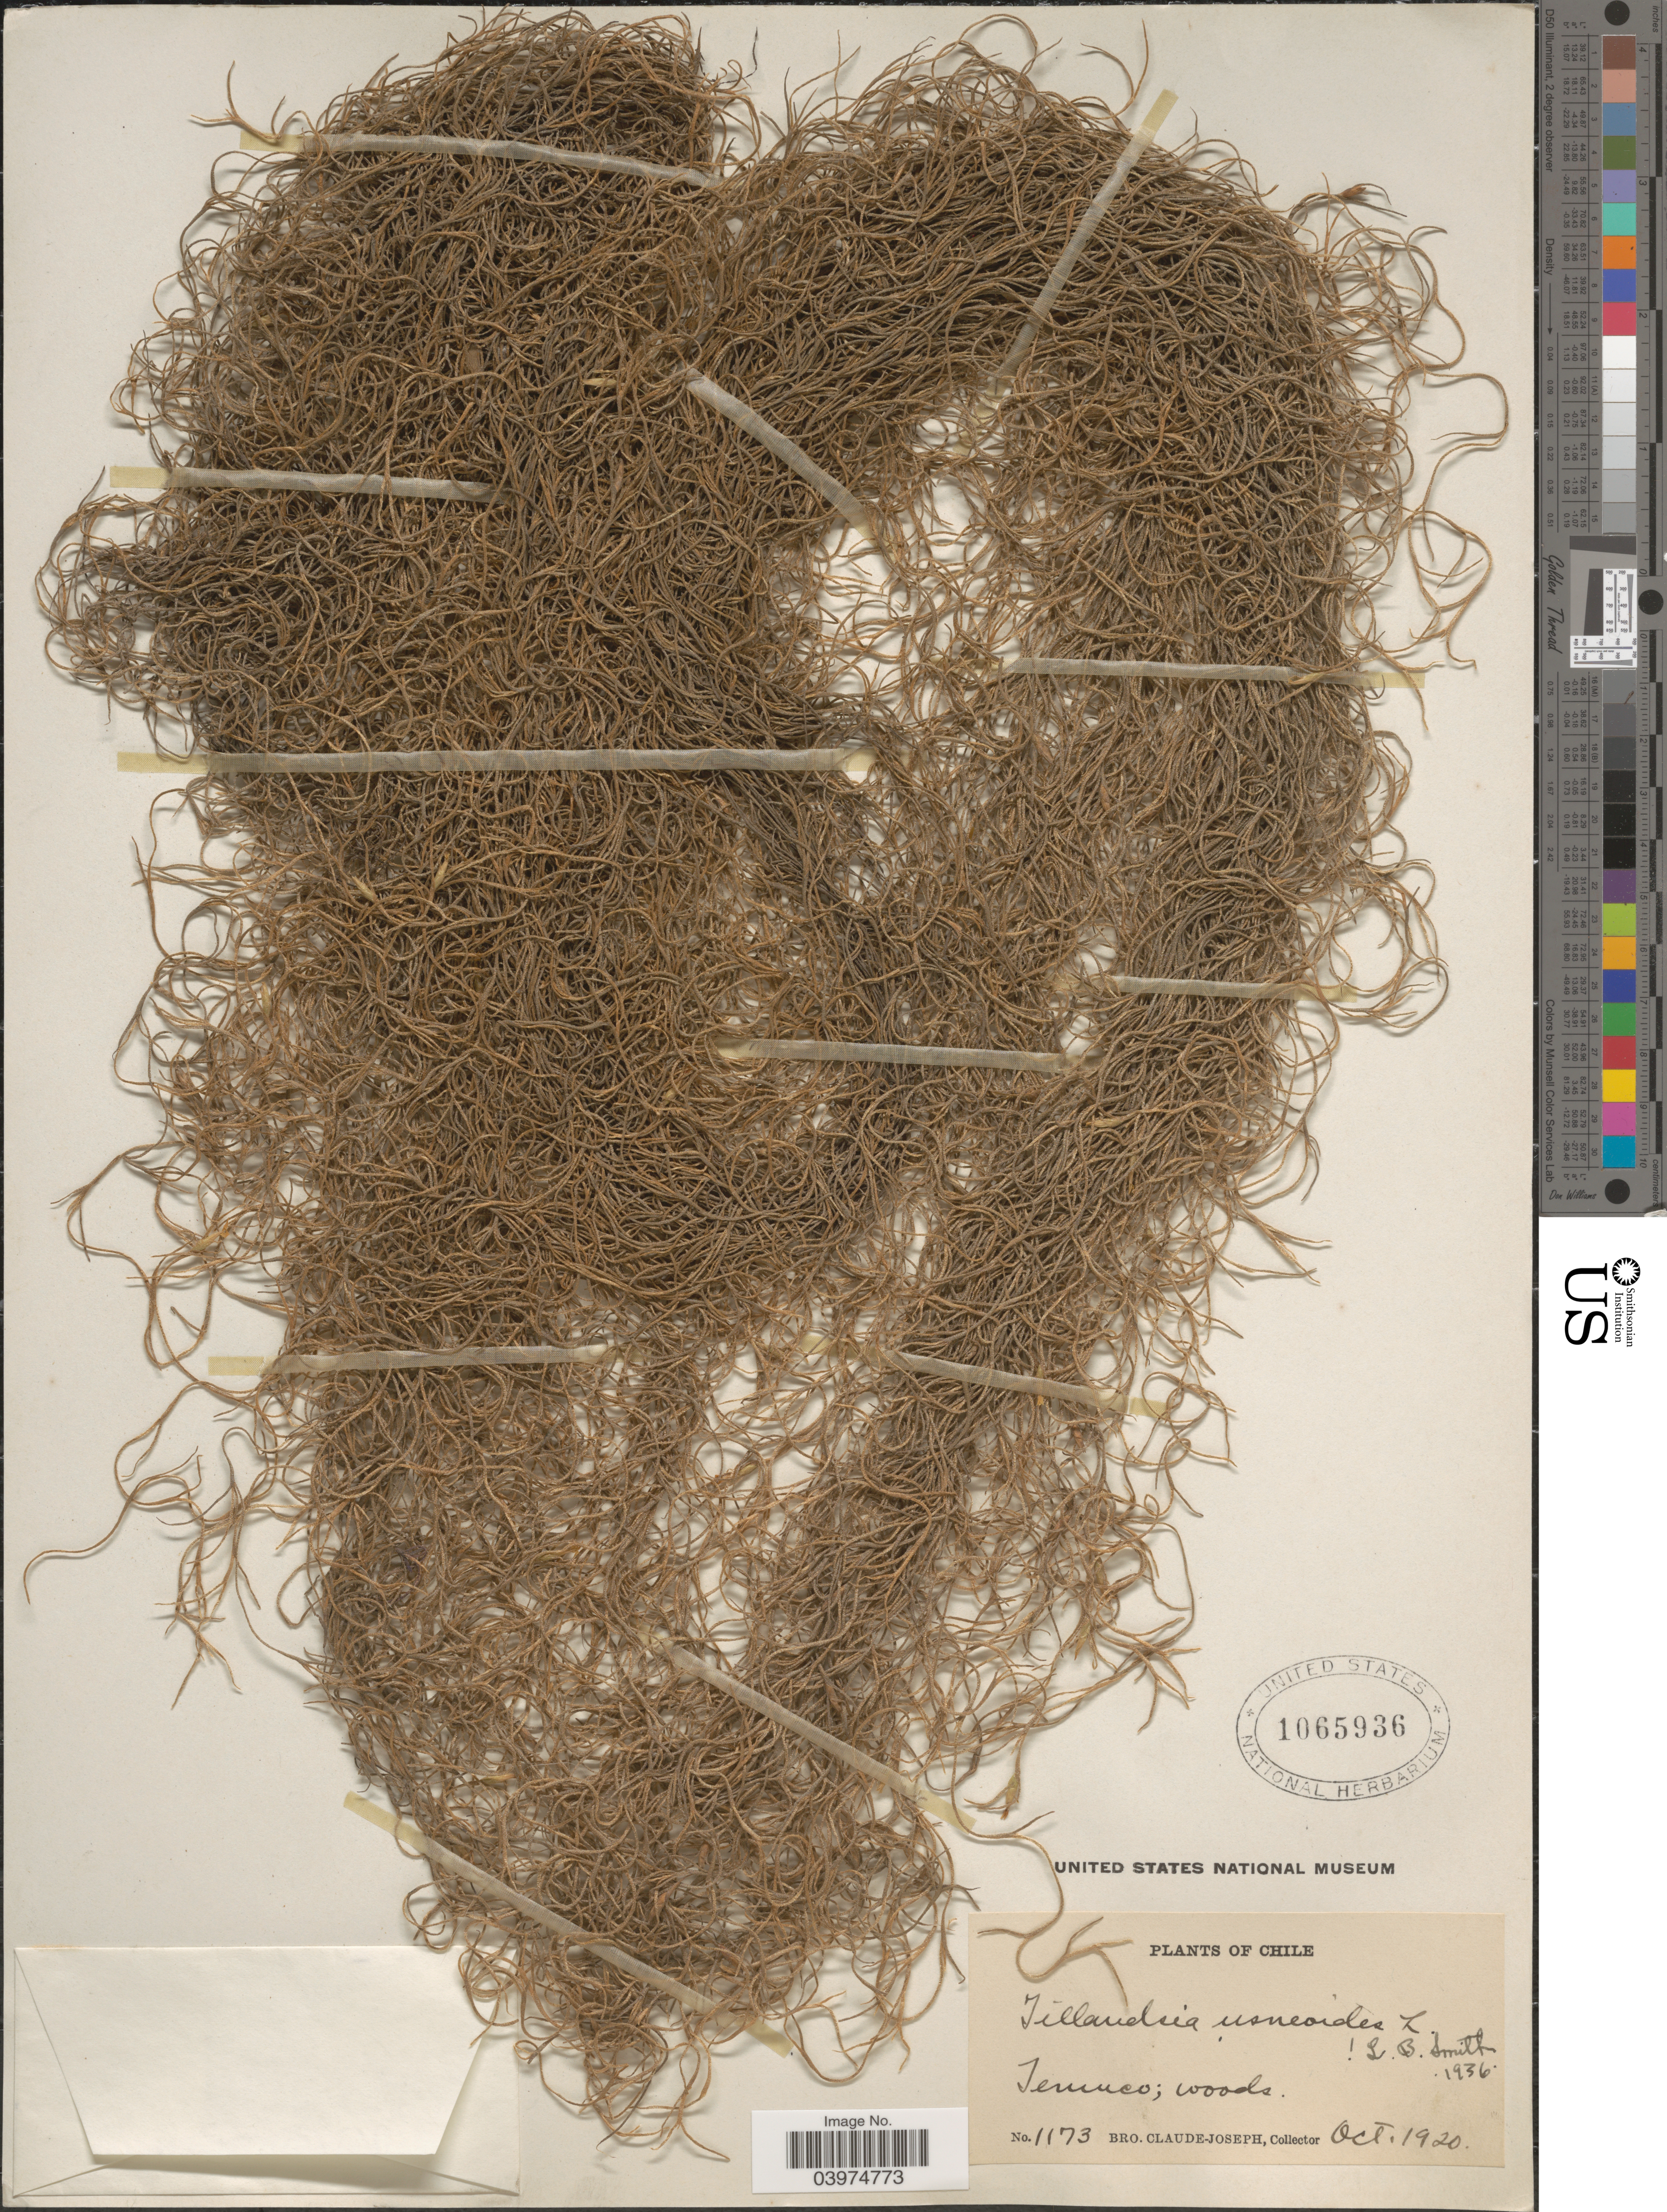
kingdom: Plantae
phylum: Tracheophyta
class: Liliopsida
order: Poales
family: Bromeliaceae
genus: Tillandsia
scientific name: Tillandsia usneoides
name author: (L.) L.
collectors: Bro. Claude-Joseph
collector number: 1173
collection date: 1920-10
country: Chile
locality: Temuco.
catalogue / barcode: US 1065936